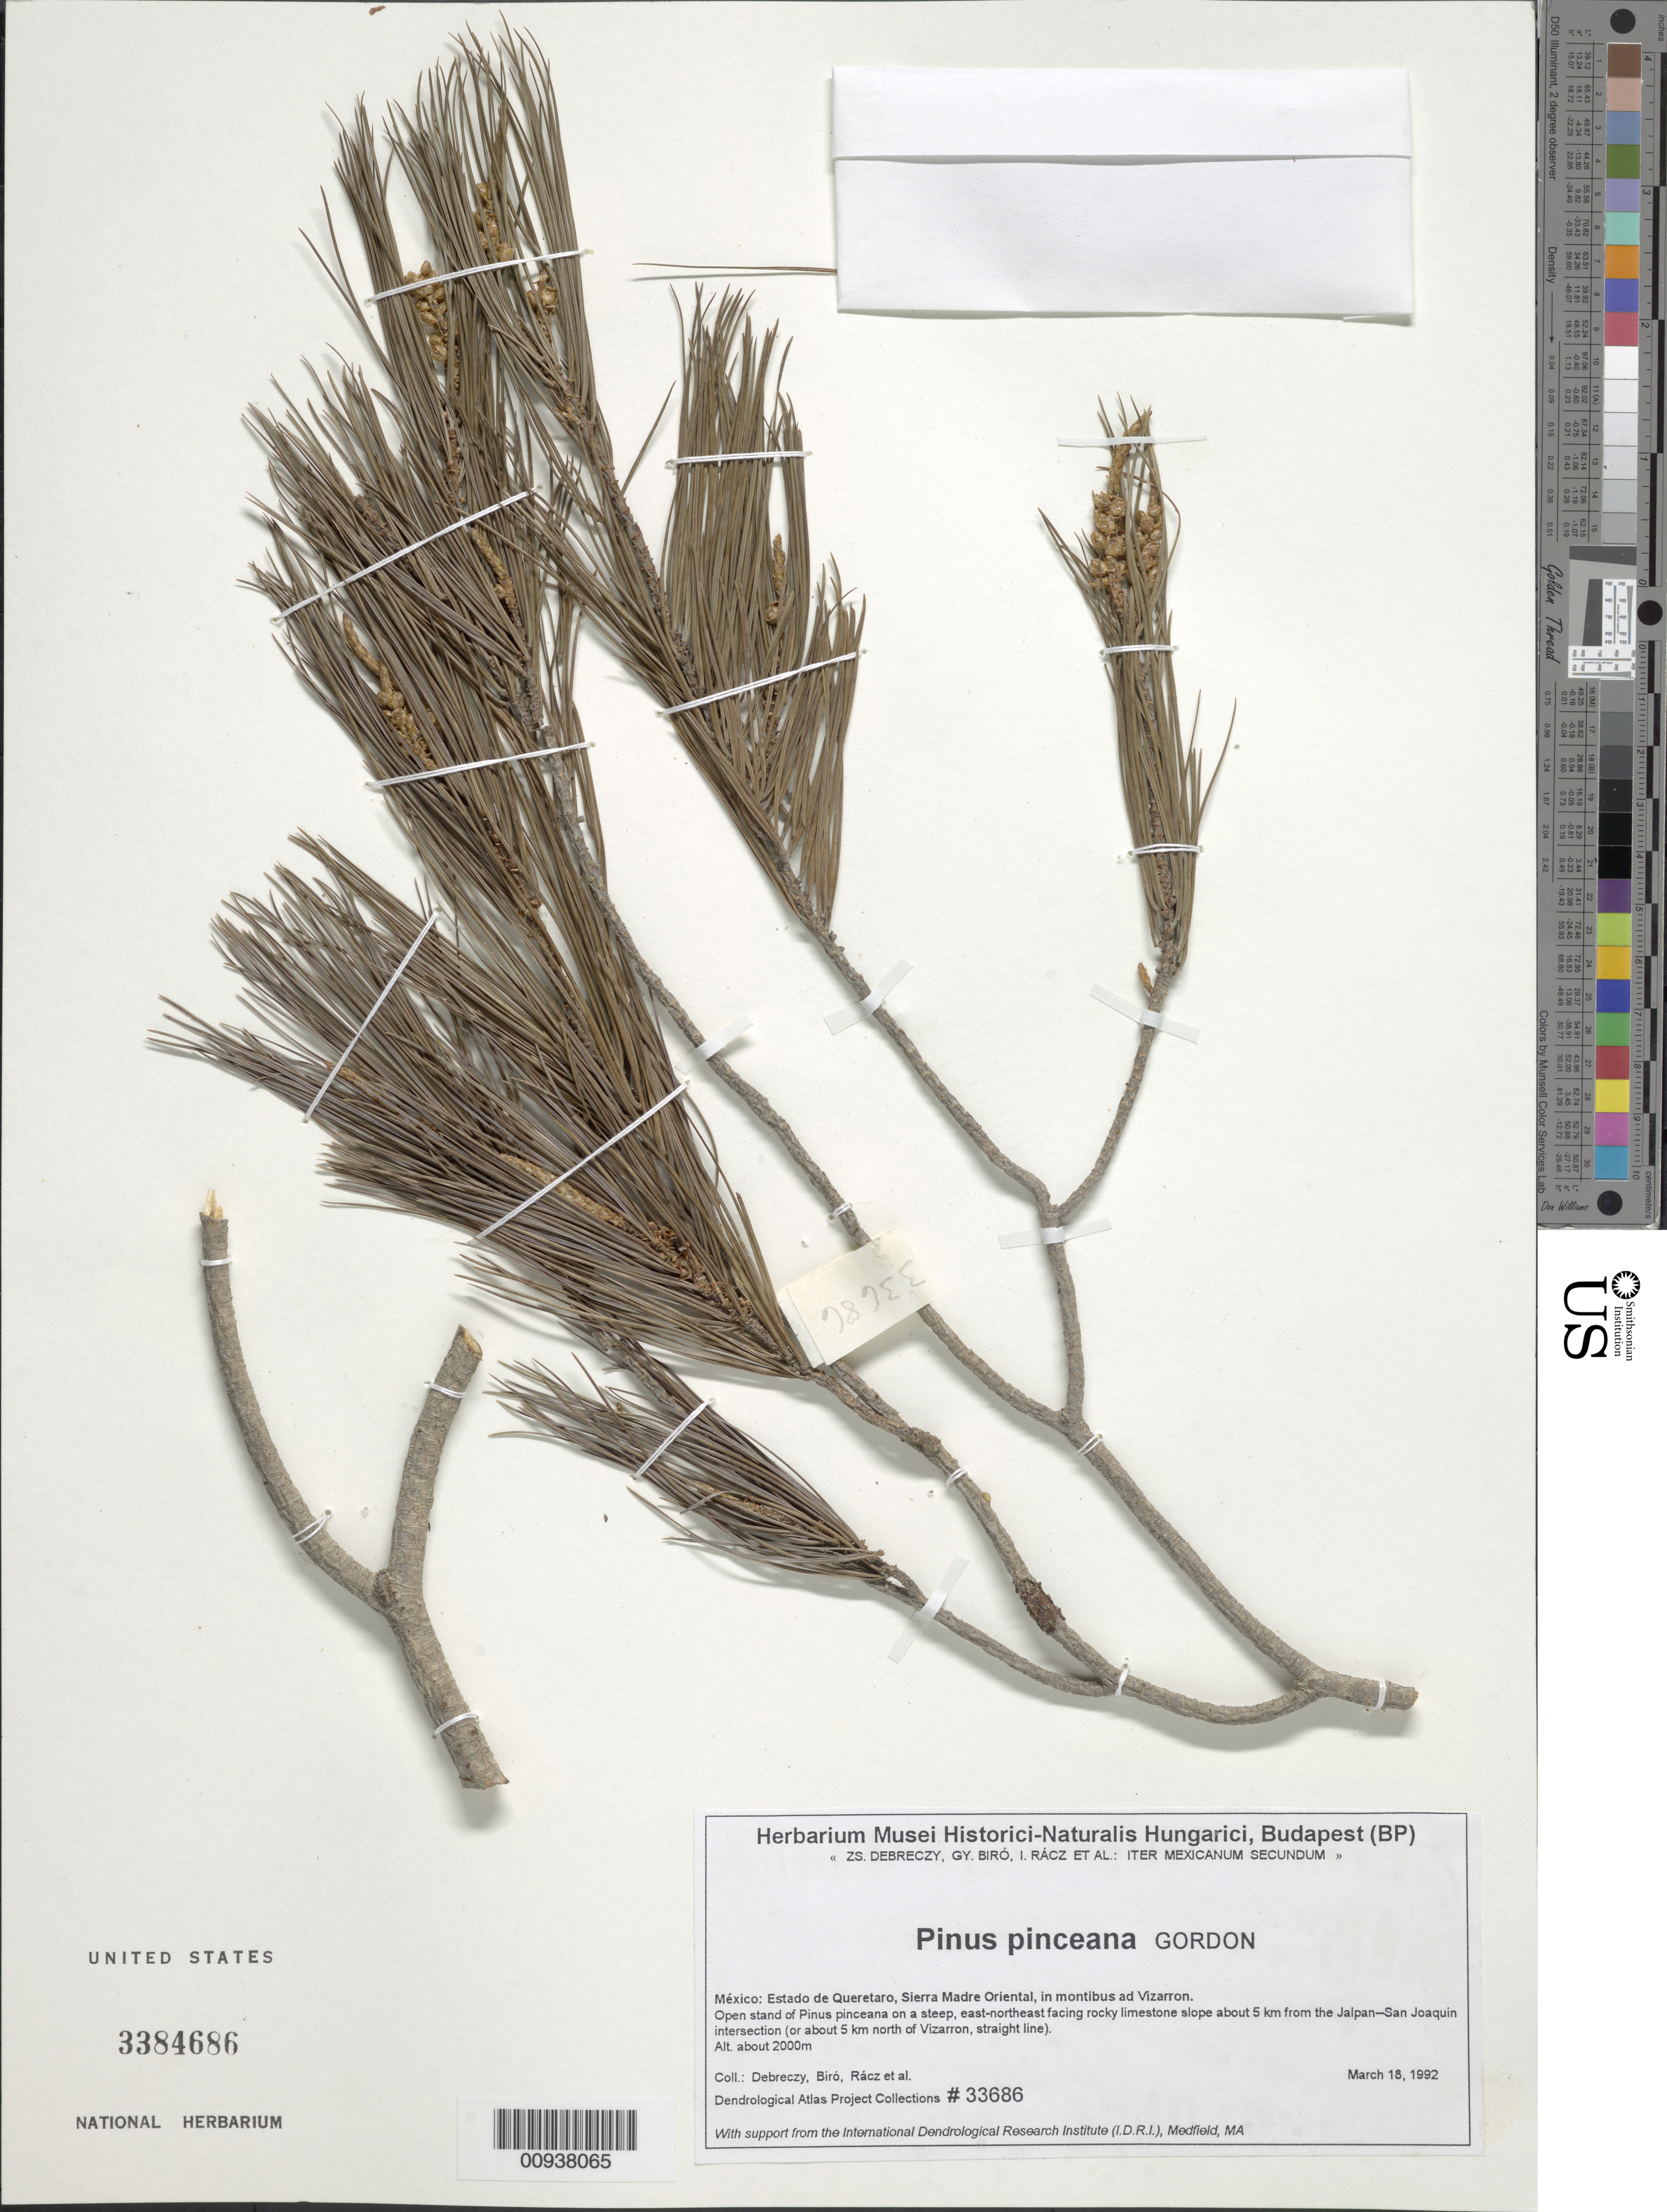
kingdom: Plantae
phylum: Tracheophyta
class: Pinopsida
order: Pinales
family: Pinaceae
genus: Pinus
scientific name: Pinus pinceana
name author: Gordon & Glend.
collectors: Z. Debreczy, G. Biro, I. Rácz & et al.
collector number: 33686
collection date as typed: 18 Mar 1992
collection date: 1992-03-18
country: Mexico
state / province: Querétaro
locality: About 5 km from the Jalpan- San Joaquín intersection (or about 5 km north of Vizarron, straight line). Sierra Madre Oriental.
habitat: Open stand of Pinus pinceana on a steep, east-northeast facing rocky limestone slope.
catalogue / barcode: US 3384686